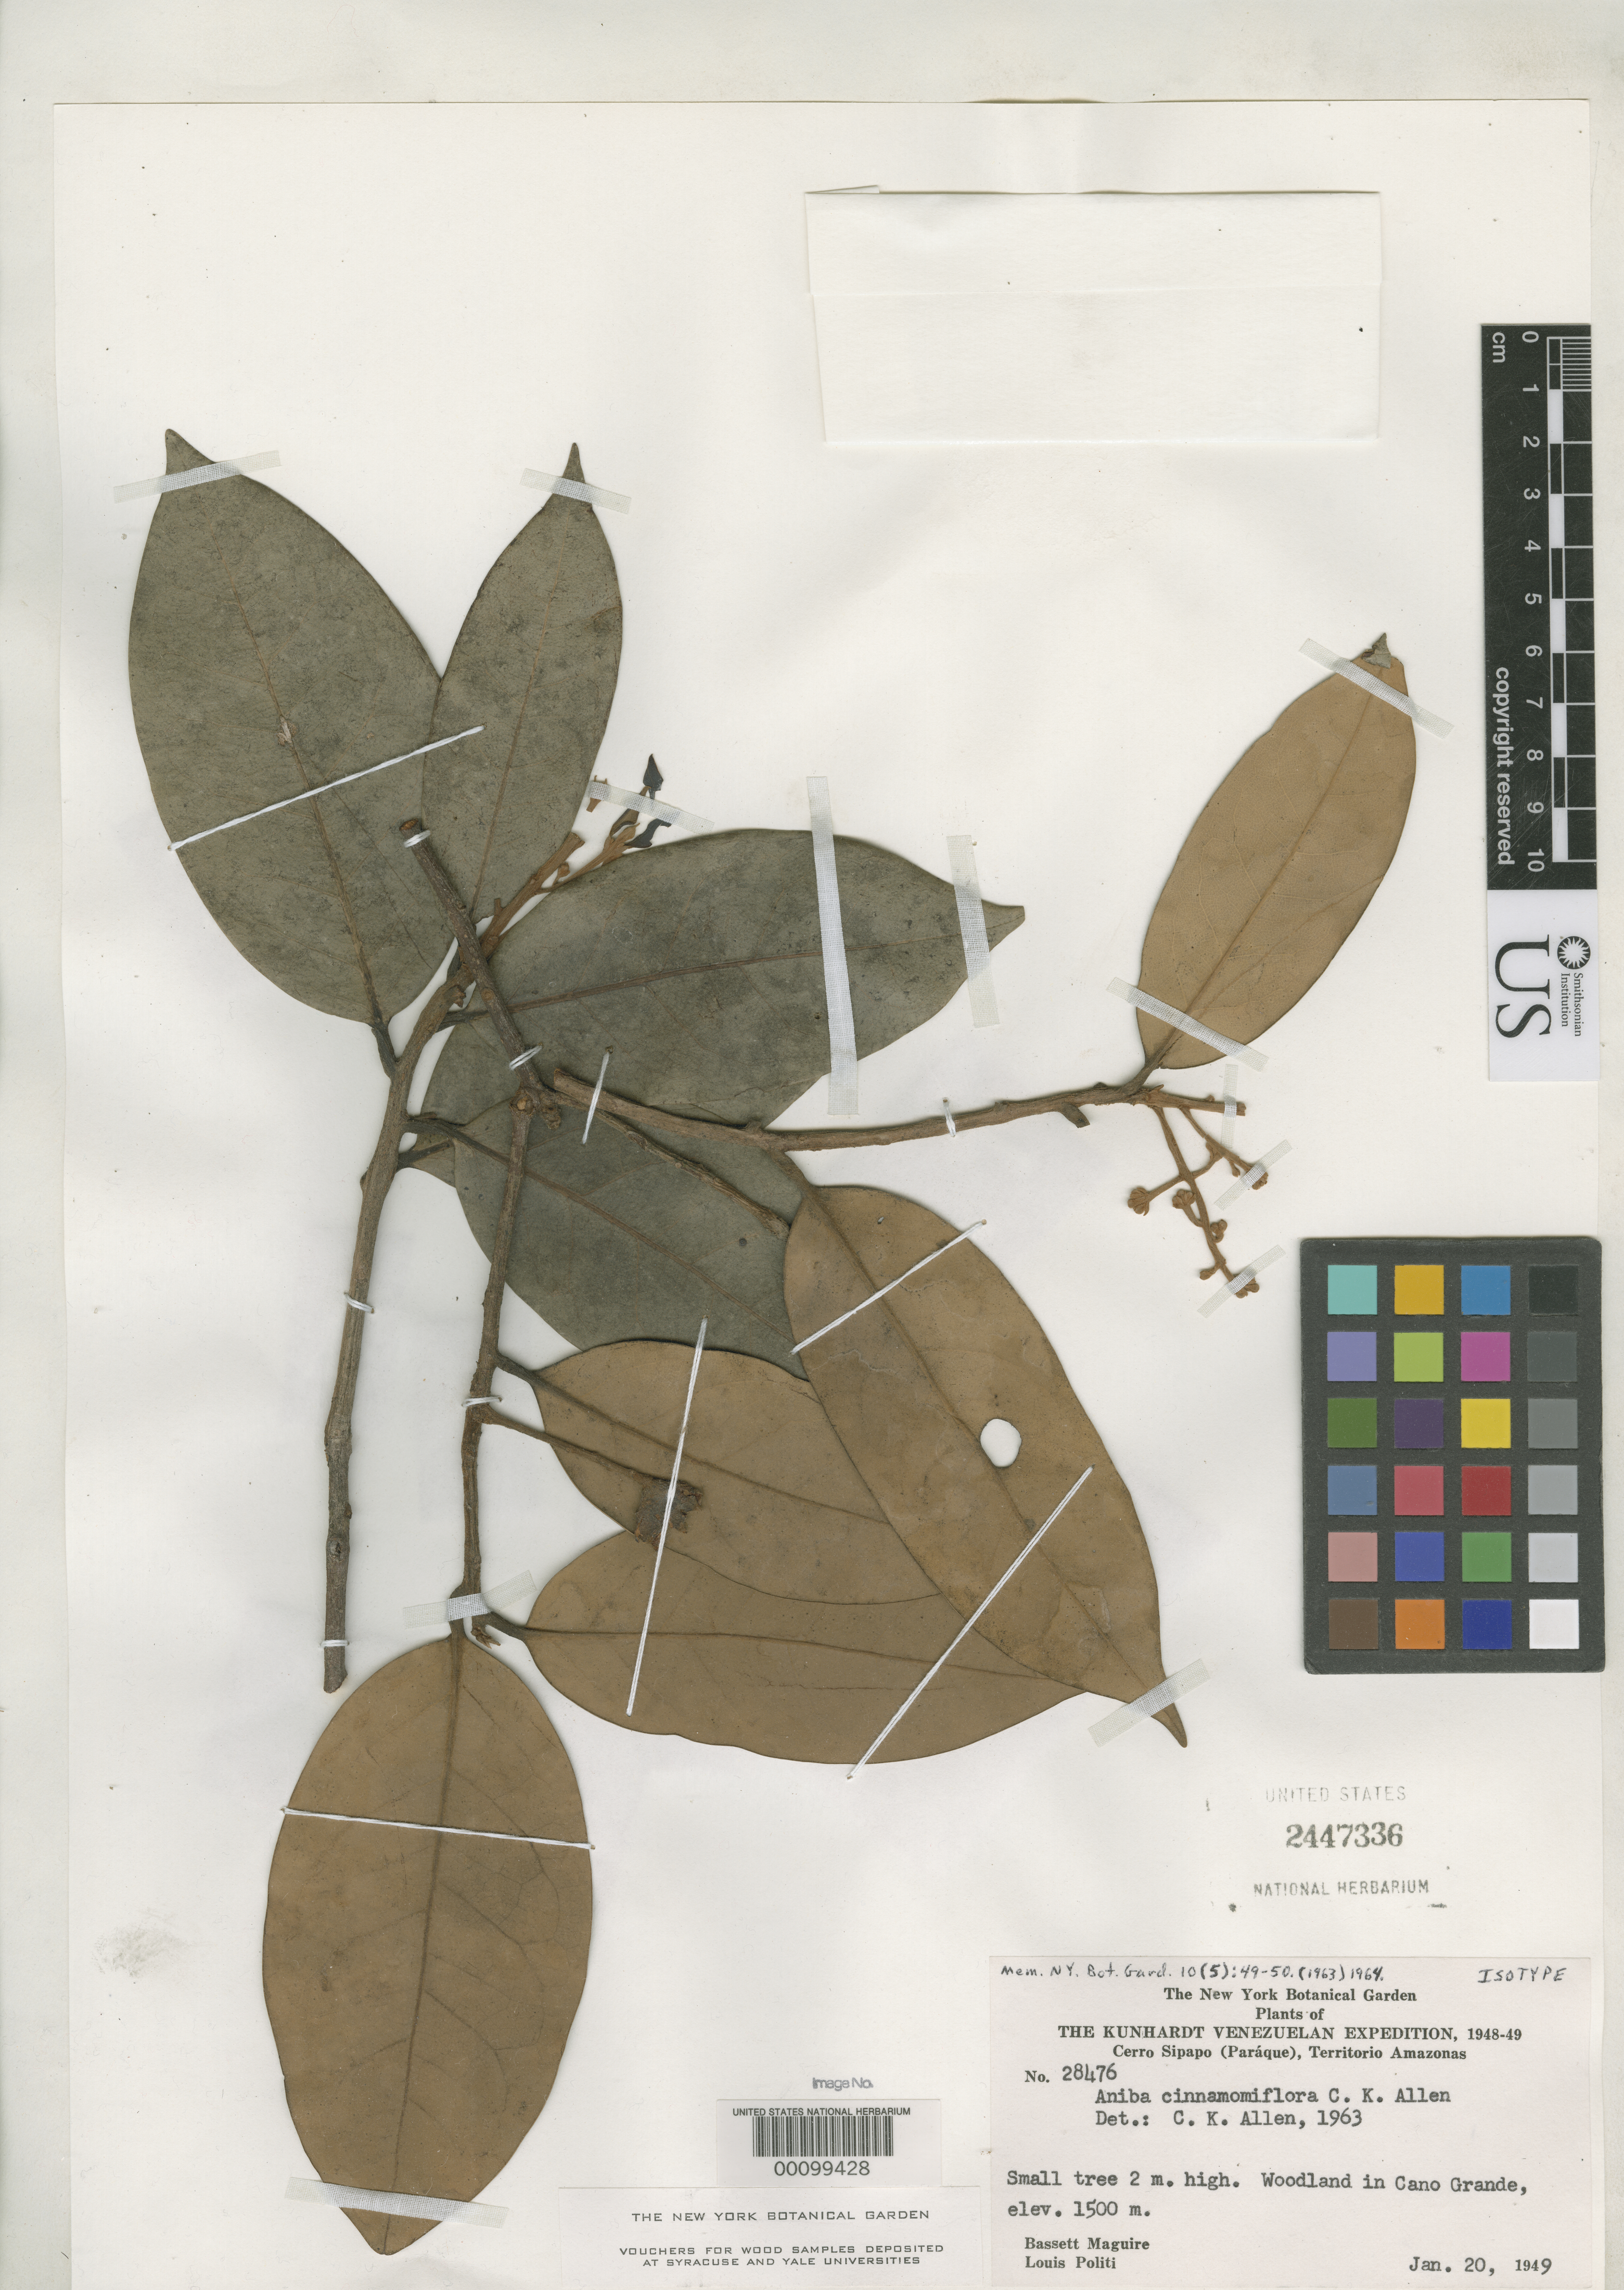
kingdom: Plantae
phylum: Tracheophyta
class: Magnoliopsida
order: Laurales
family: Lauraceae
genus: Aniba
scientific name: Aniba cinnamomiflora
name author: C.K. Allen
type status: Isotype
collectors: B. Maguire & L. Politi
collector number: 28476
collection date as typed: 20 Jan 1949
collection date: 1949-01-20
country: Venezuela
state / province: Amazonas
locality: Cerro Sipapo (parque), Cano Grande.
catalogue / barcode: US 2447336